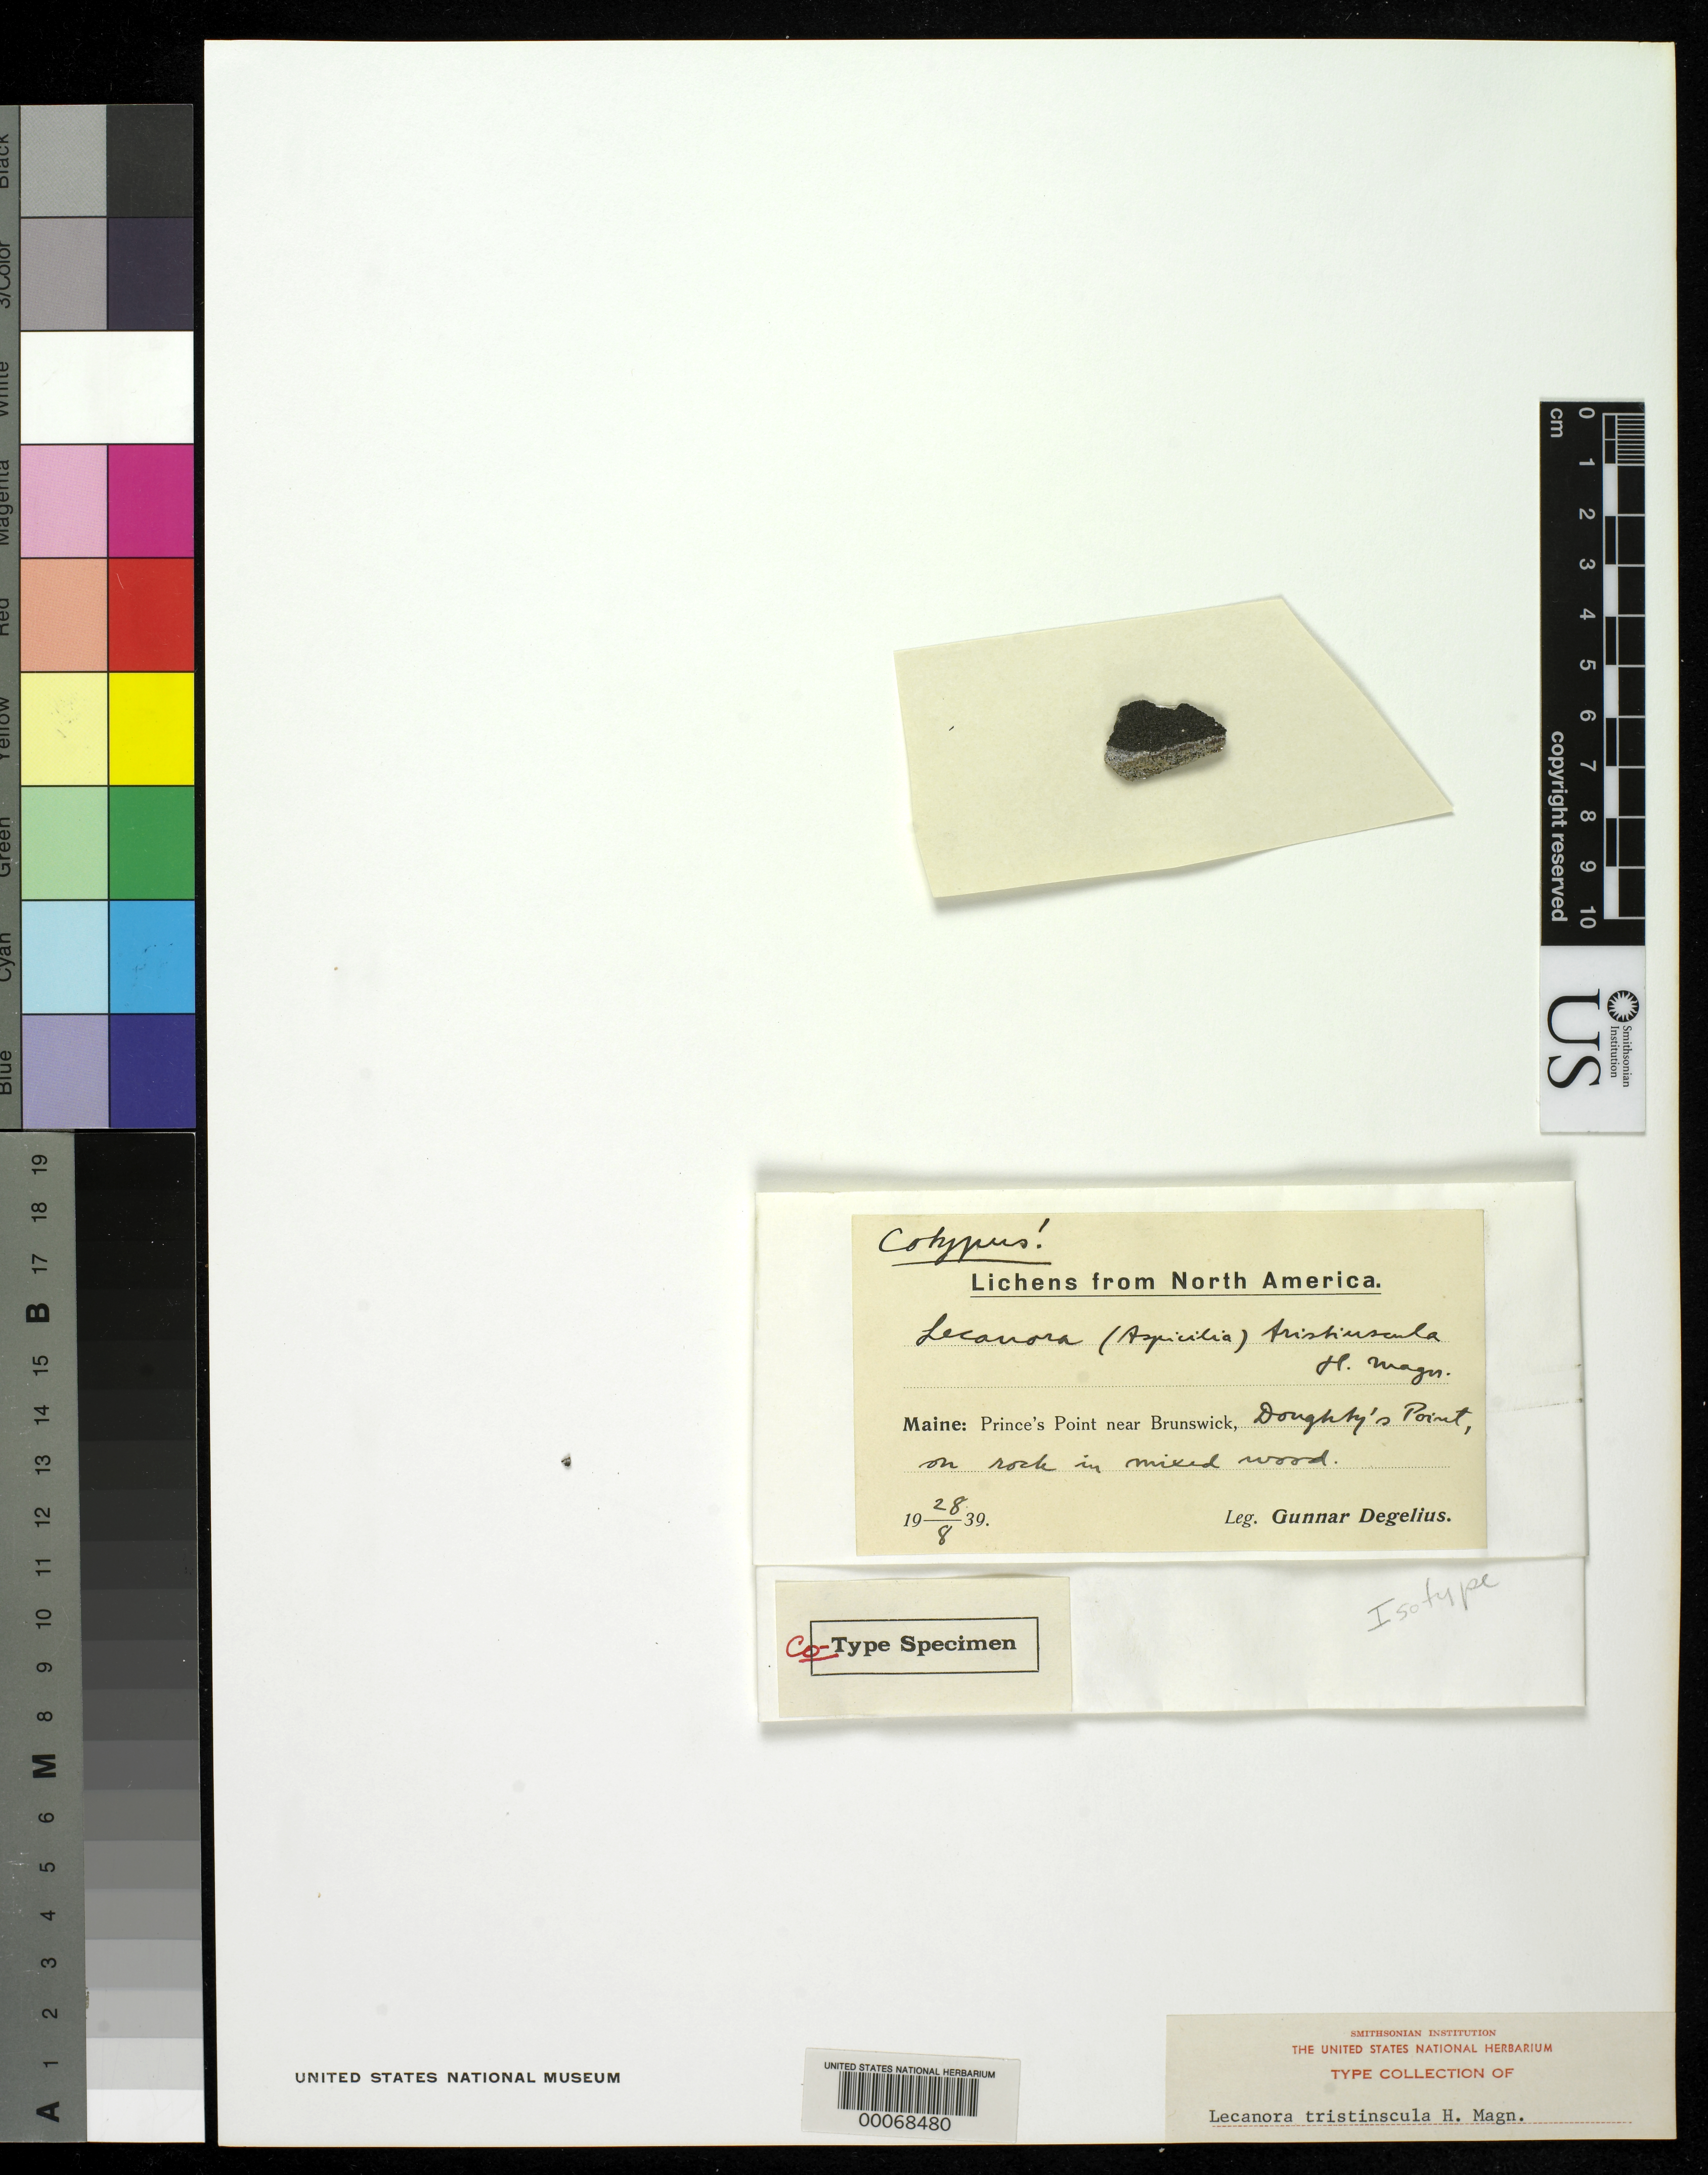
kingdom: Fungi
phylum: Ascomycota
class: Lecanoromycetes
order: Lecanorales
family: Lecanoraceae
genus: Lecanora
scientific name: Lecanora tristiuscula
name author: H. Magn. in Degel.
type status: Isotype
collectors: G. B. F. Degelius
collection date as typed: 28 Aug 1939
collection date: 1939-08-28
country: United States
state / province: Maine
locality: Doughty's Point, Prince's Point, near Brunswick.